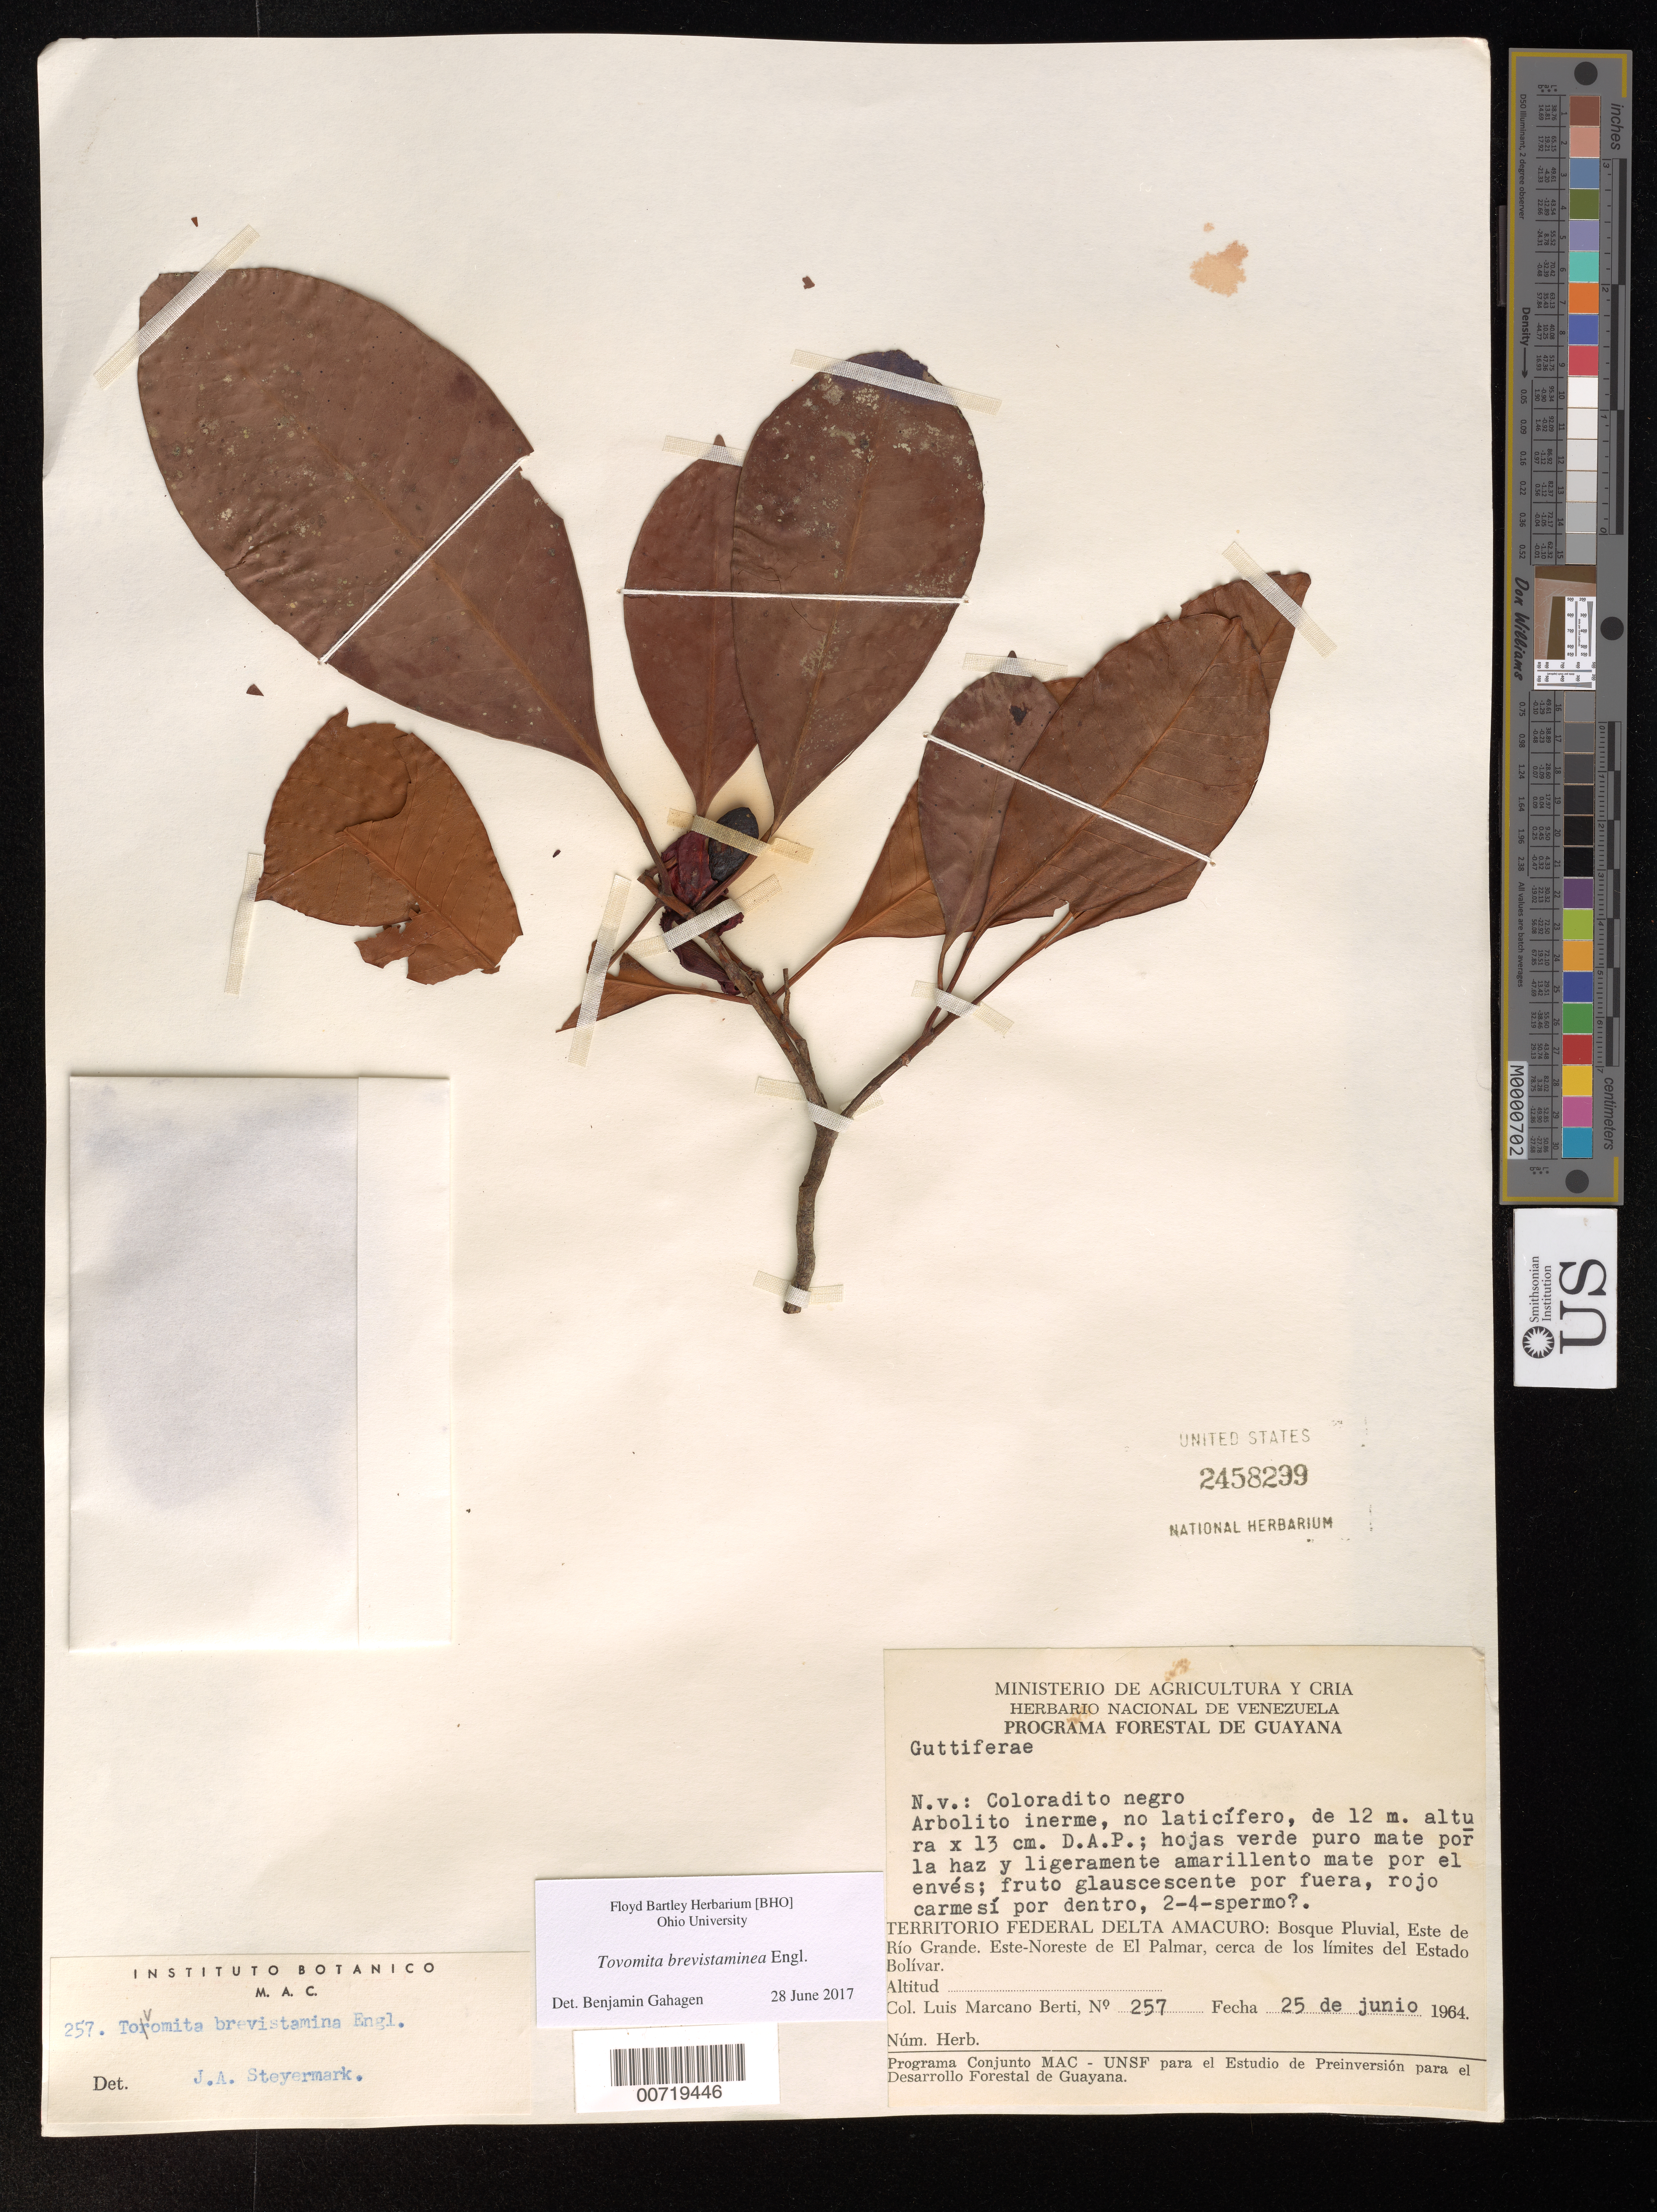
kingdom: Plantae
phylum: Tracheophyta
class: Magnoliopsida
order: Malpighiales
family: Clusiaceae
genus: Tovomita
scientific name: Tovomita brevistaminea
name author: Engl.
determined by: Steyermark, Julian A., (VEN)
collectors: L. Marcano-Berti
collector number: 257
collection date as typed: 25-Jun-64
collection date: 1964-06-25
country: Venezuela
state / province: Delta Amacuro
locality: Este de Río Grande, ENE de El Palmar, cerca de los limites del Estado Bolívar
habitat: Bosque pluvial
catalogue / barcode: US 2458299